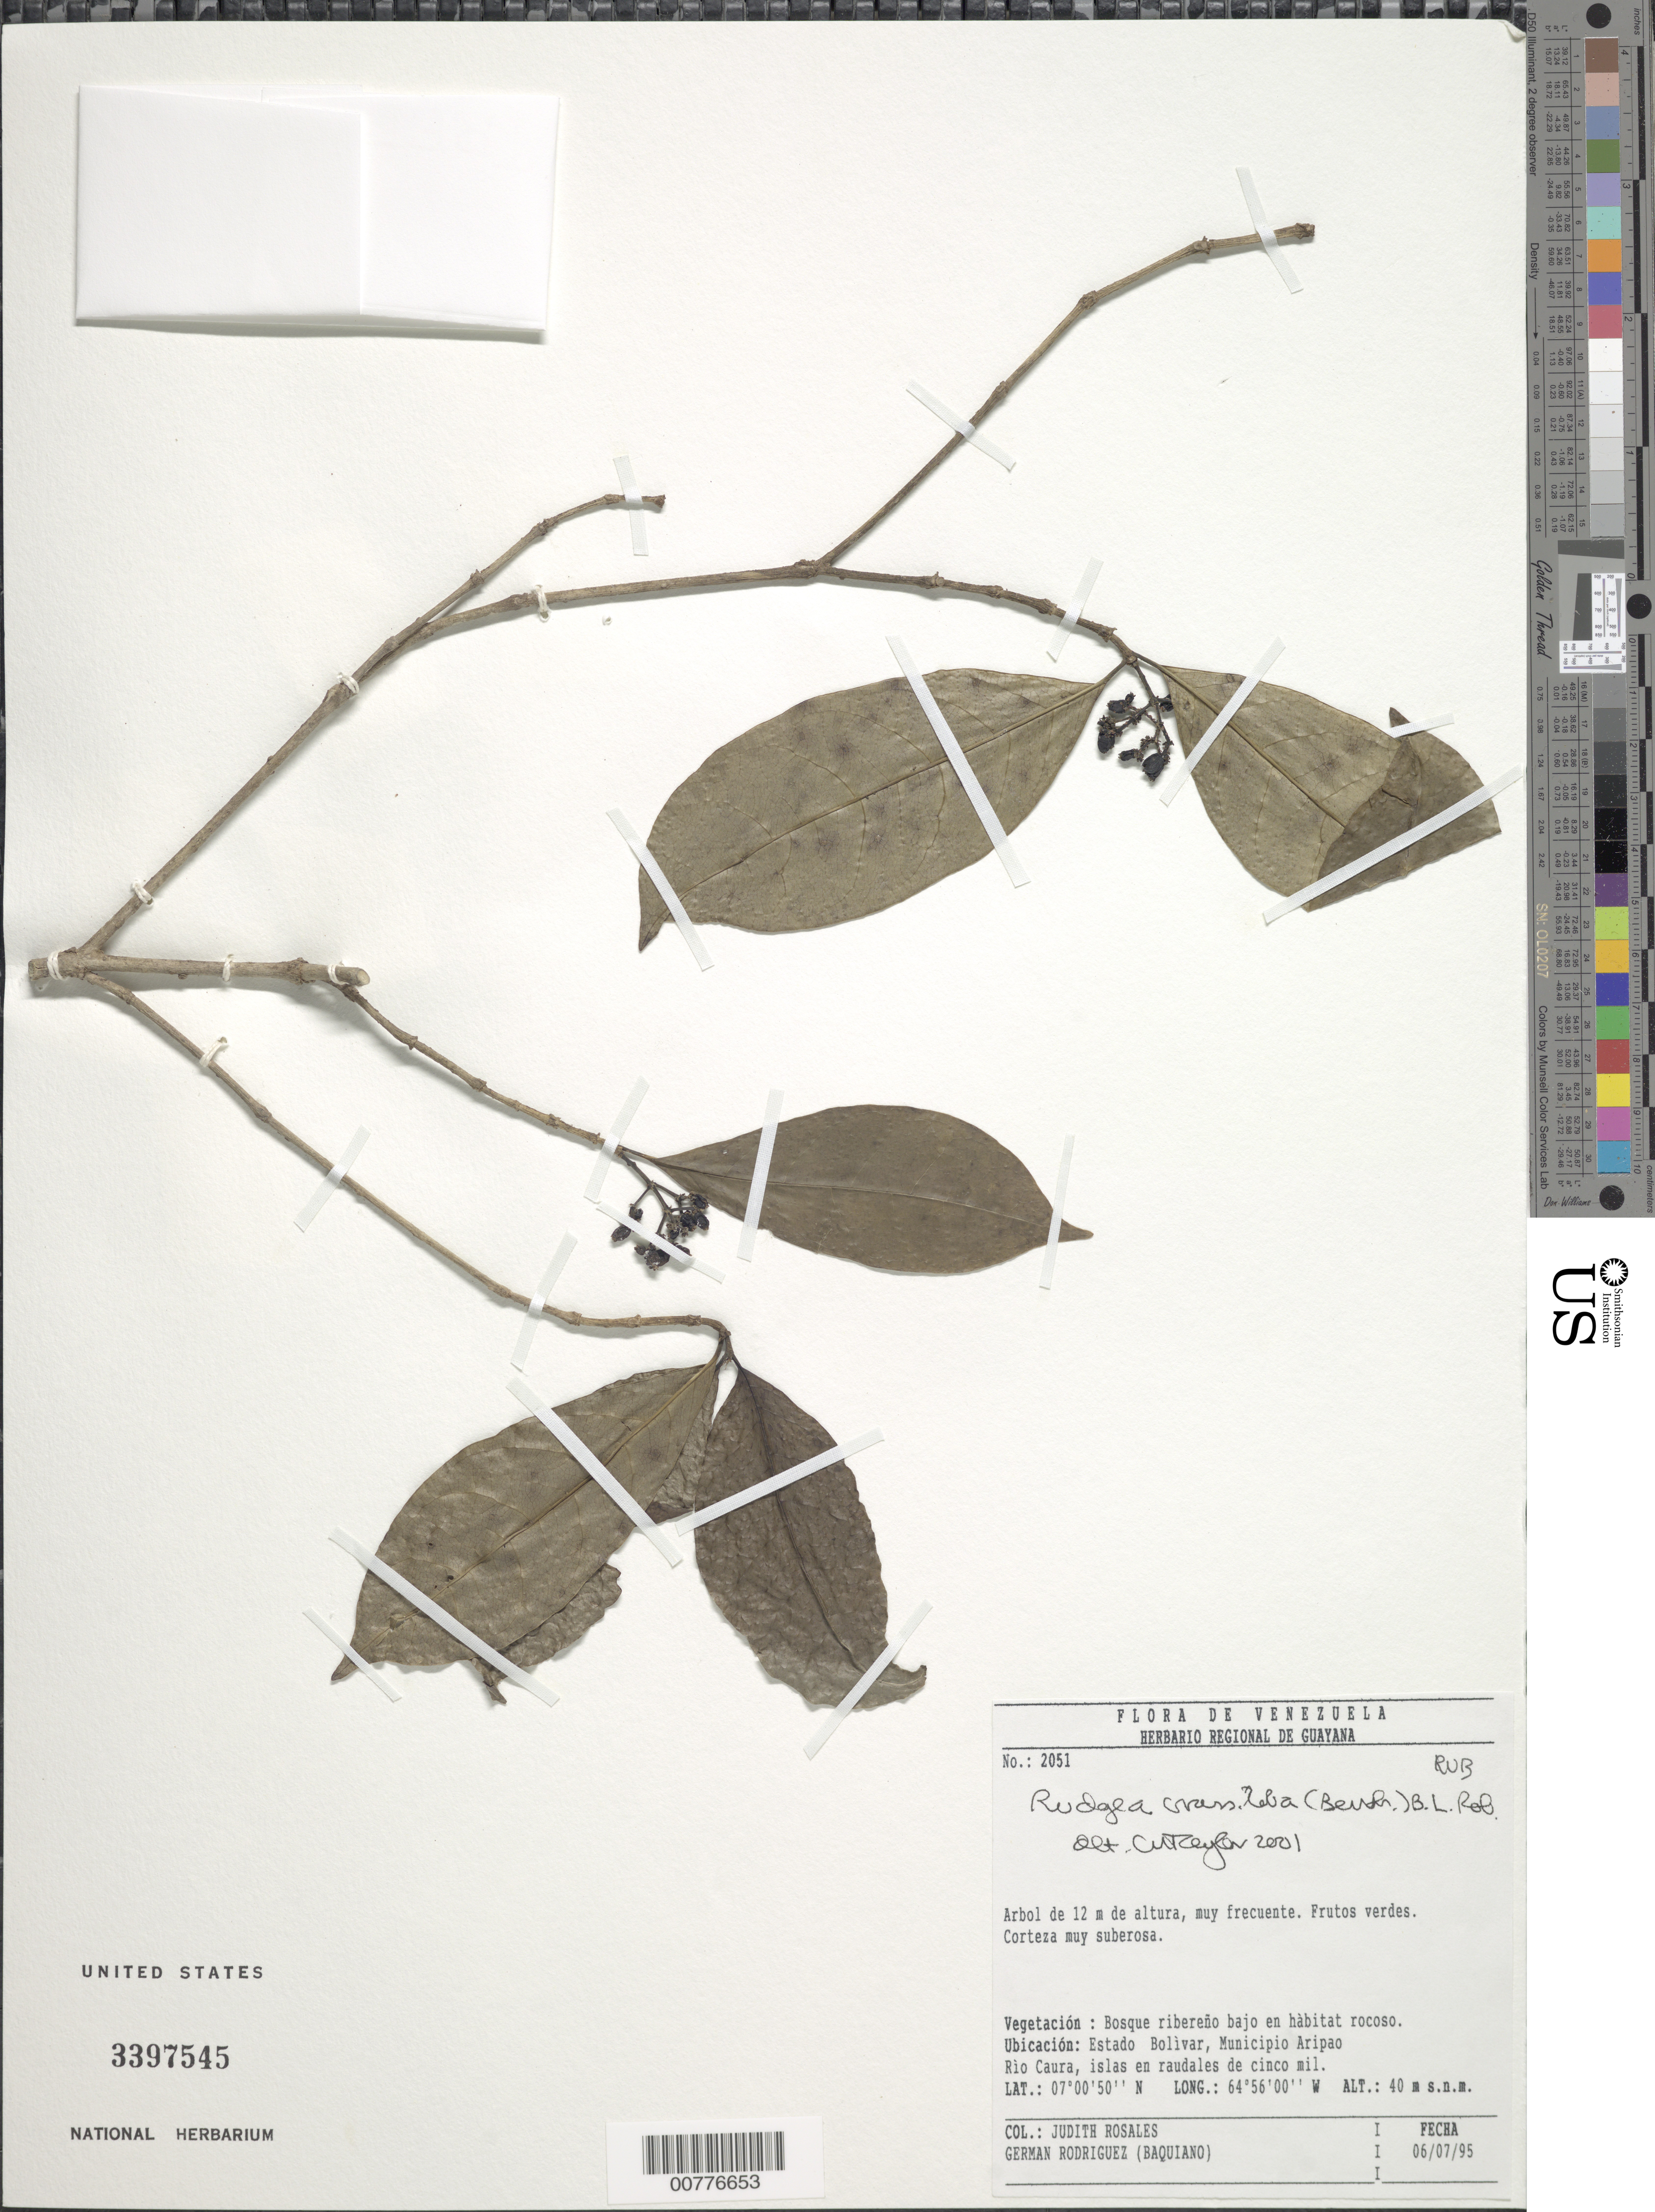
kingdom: Plantae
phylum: Tracheophyta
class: Magnoliopsida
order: Gentianales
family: Rubiaceae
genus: Rudgea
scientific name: Rudgea crassiloba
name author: (Benth.) B.L. Rob.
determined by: Taylor, Charlotte M.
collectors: J. Rosales & G. Rodriguez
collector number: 2051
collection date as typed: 6-Jul-95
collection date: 1995-07-06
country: Venezuela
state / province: Bolívar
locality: Mun. Aripao, Río Caura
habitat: Bosque ribereno bajo en habitat rocoso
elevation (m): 40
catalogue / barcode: US 3397545